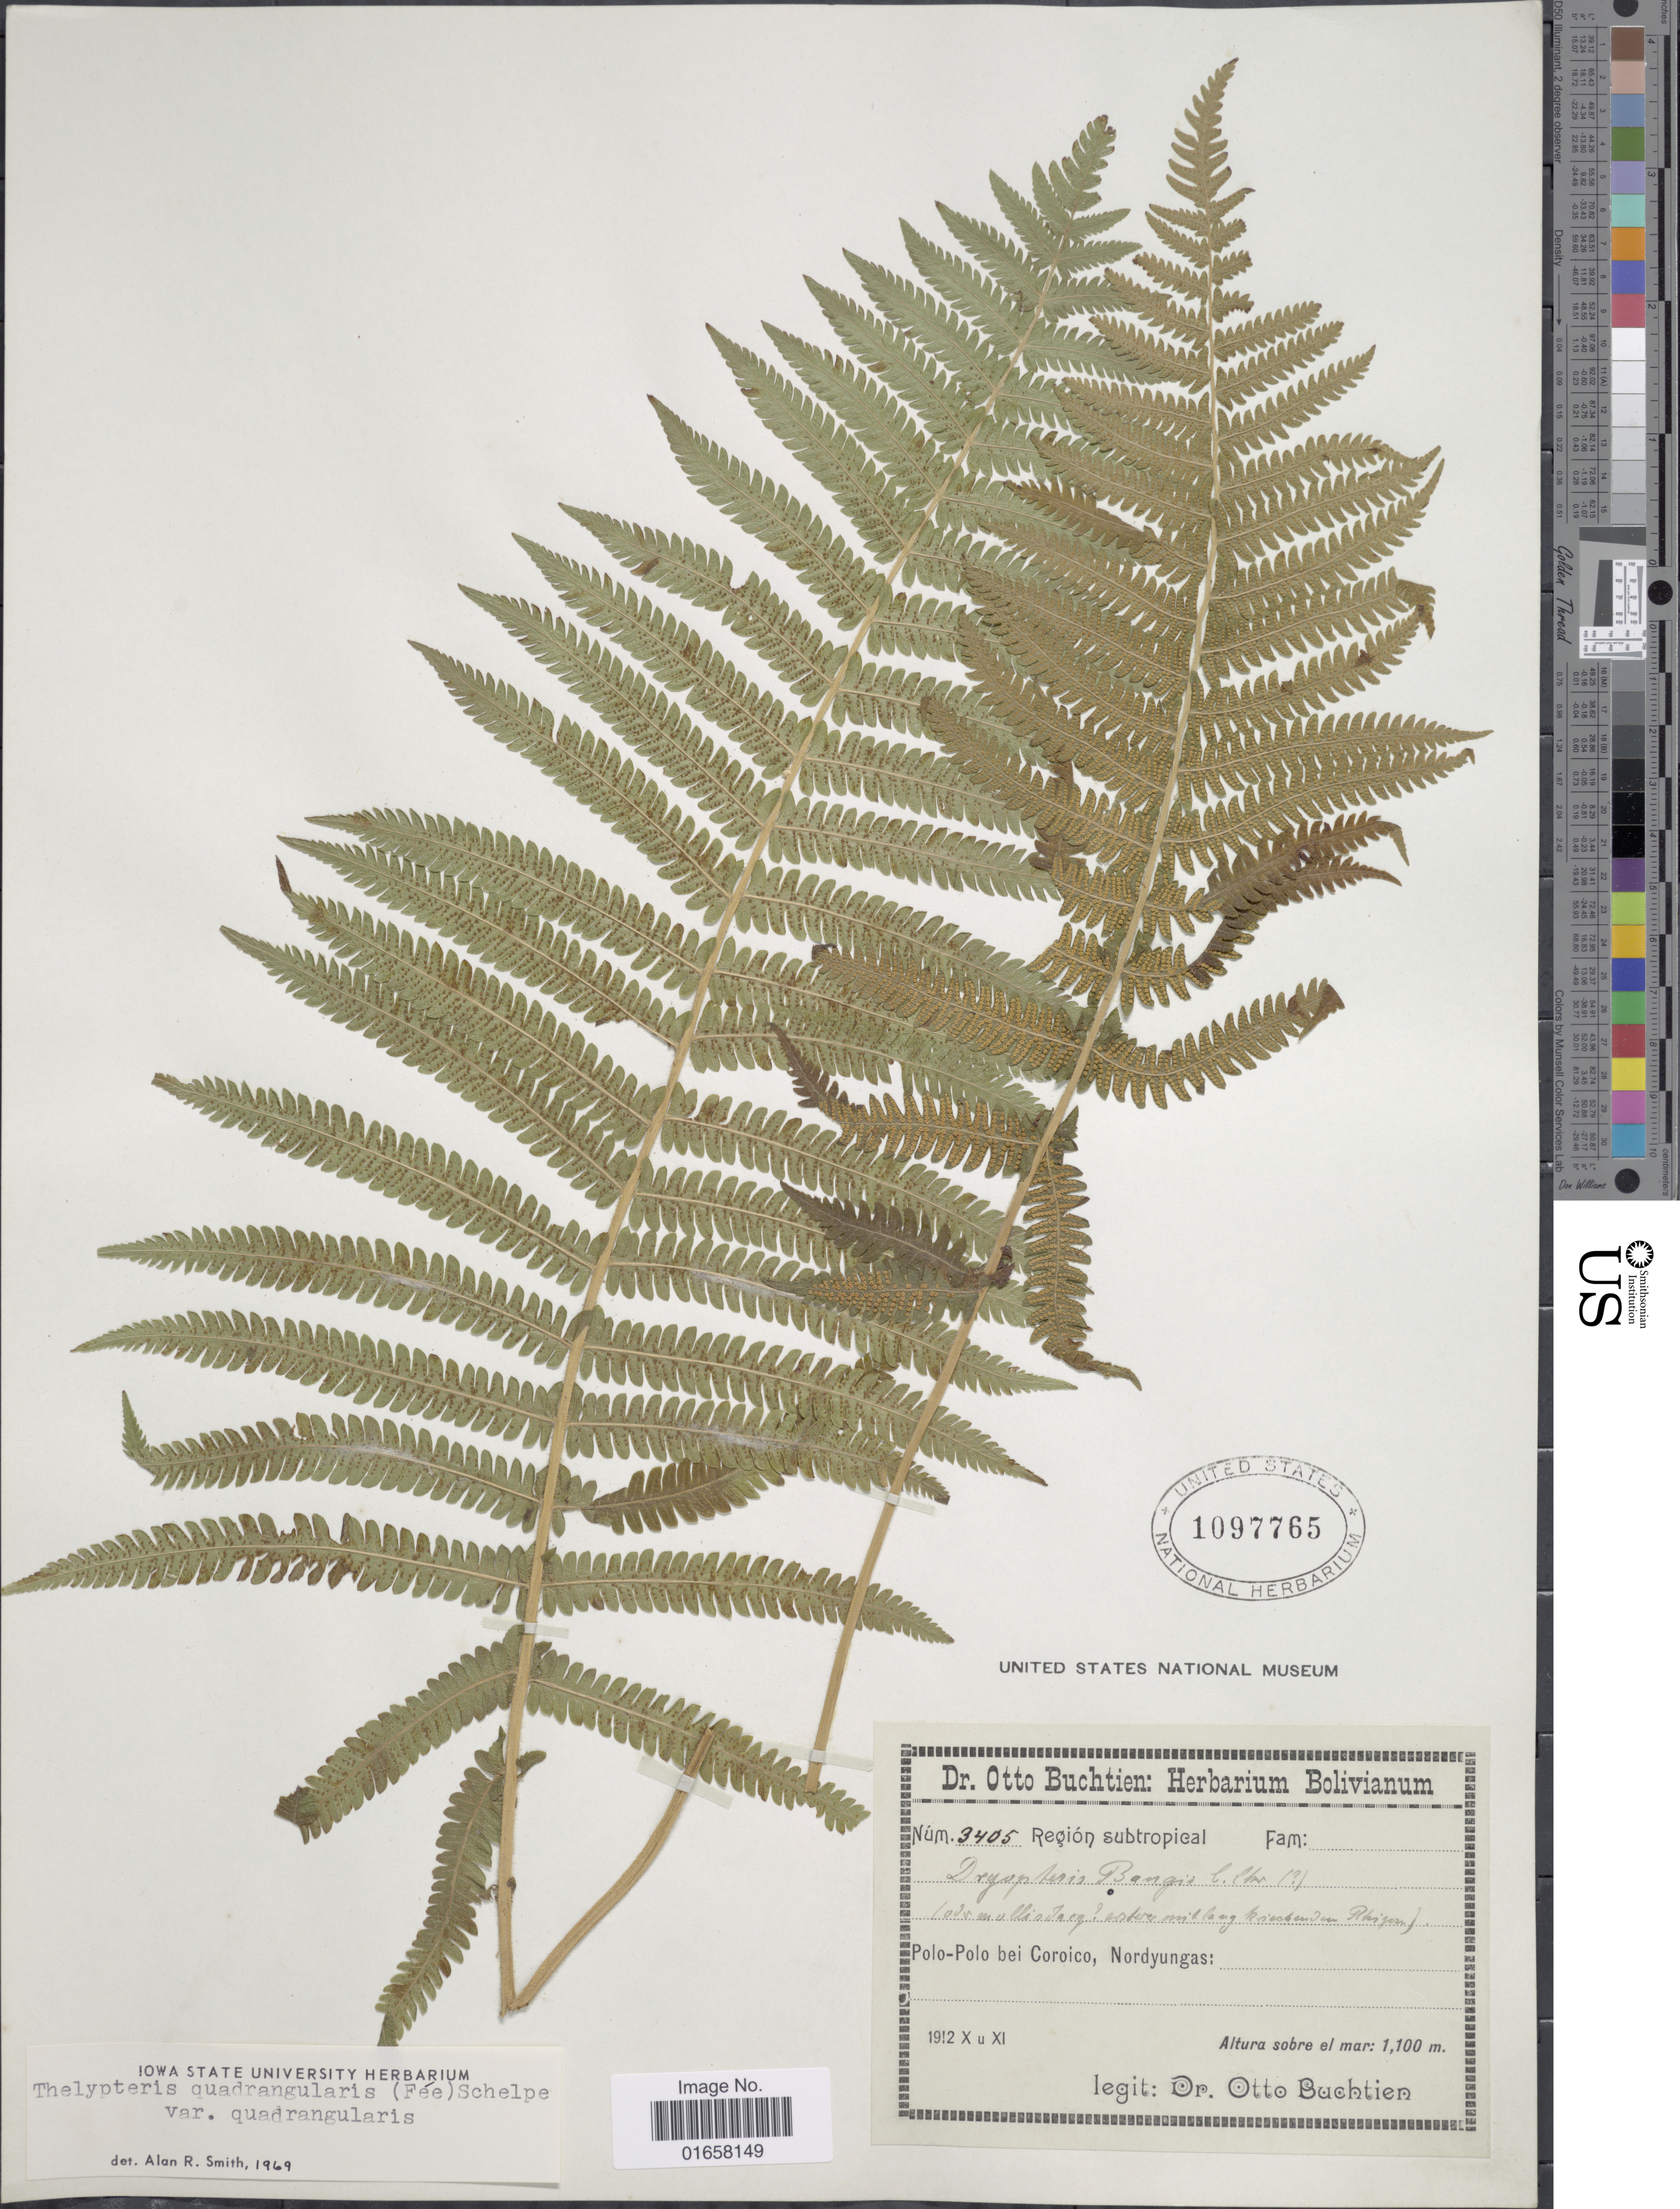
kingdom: Plantae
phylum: Tracheophyta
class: Polypodiopsida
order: Polypodiales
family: Thelypteridaceae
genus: Christella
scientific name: Christella hispidula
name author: (Decne.) Holttum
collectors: O. Buchtien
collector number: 3405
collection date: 1912-10/1912-11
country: Bolivia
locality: Polo-Polo bei Coroico, Nordyungas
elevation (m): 1100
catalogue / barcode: US 1097765